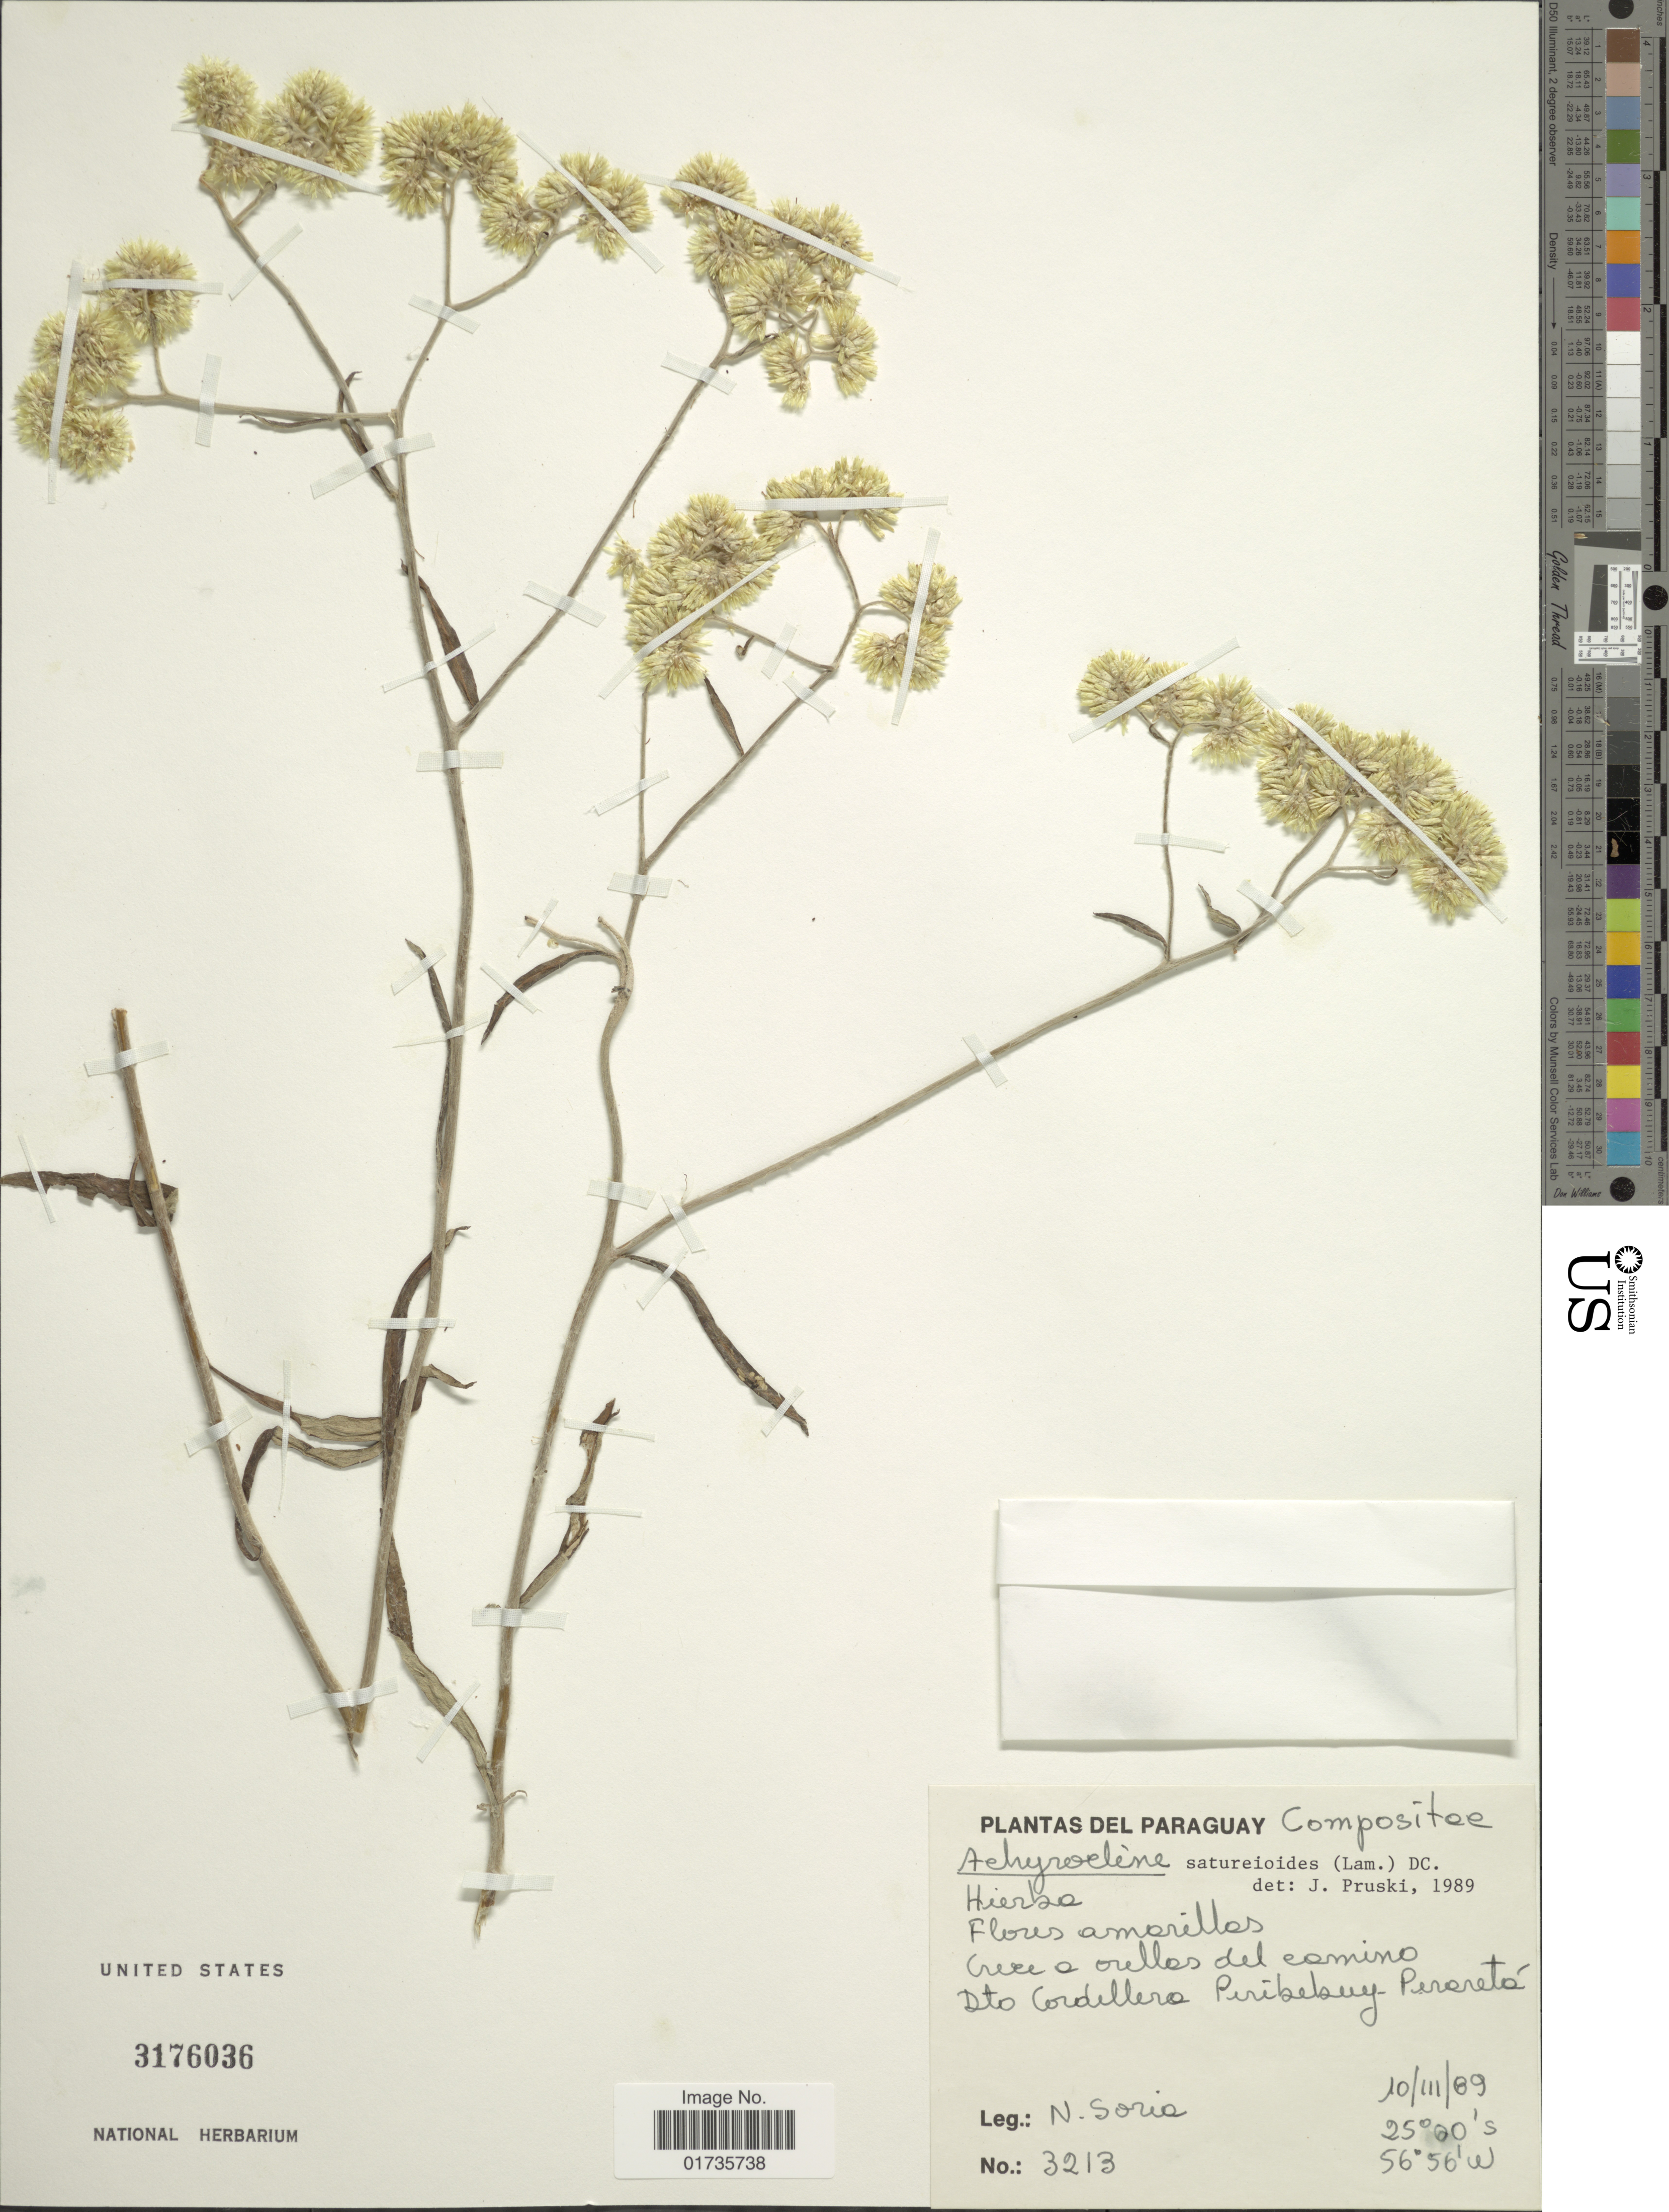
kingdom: Plantae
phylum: Tracheophyta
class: Magnoliopsida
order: Asterales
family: Asteraceae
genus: Achyrocline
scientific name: Achyrocline satureioides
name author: (Lam.) DC.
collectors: N. Soria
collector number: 3213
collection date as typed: Transcribed d/m/y: 10/3/9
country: Paraguay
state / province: Cordillera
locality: Flores amarillas, Cerce a orellas del camino Dto Cordillero Peribebuy - Pereretá.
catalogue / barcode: US 3176036